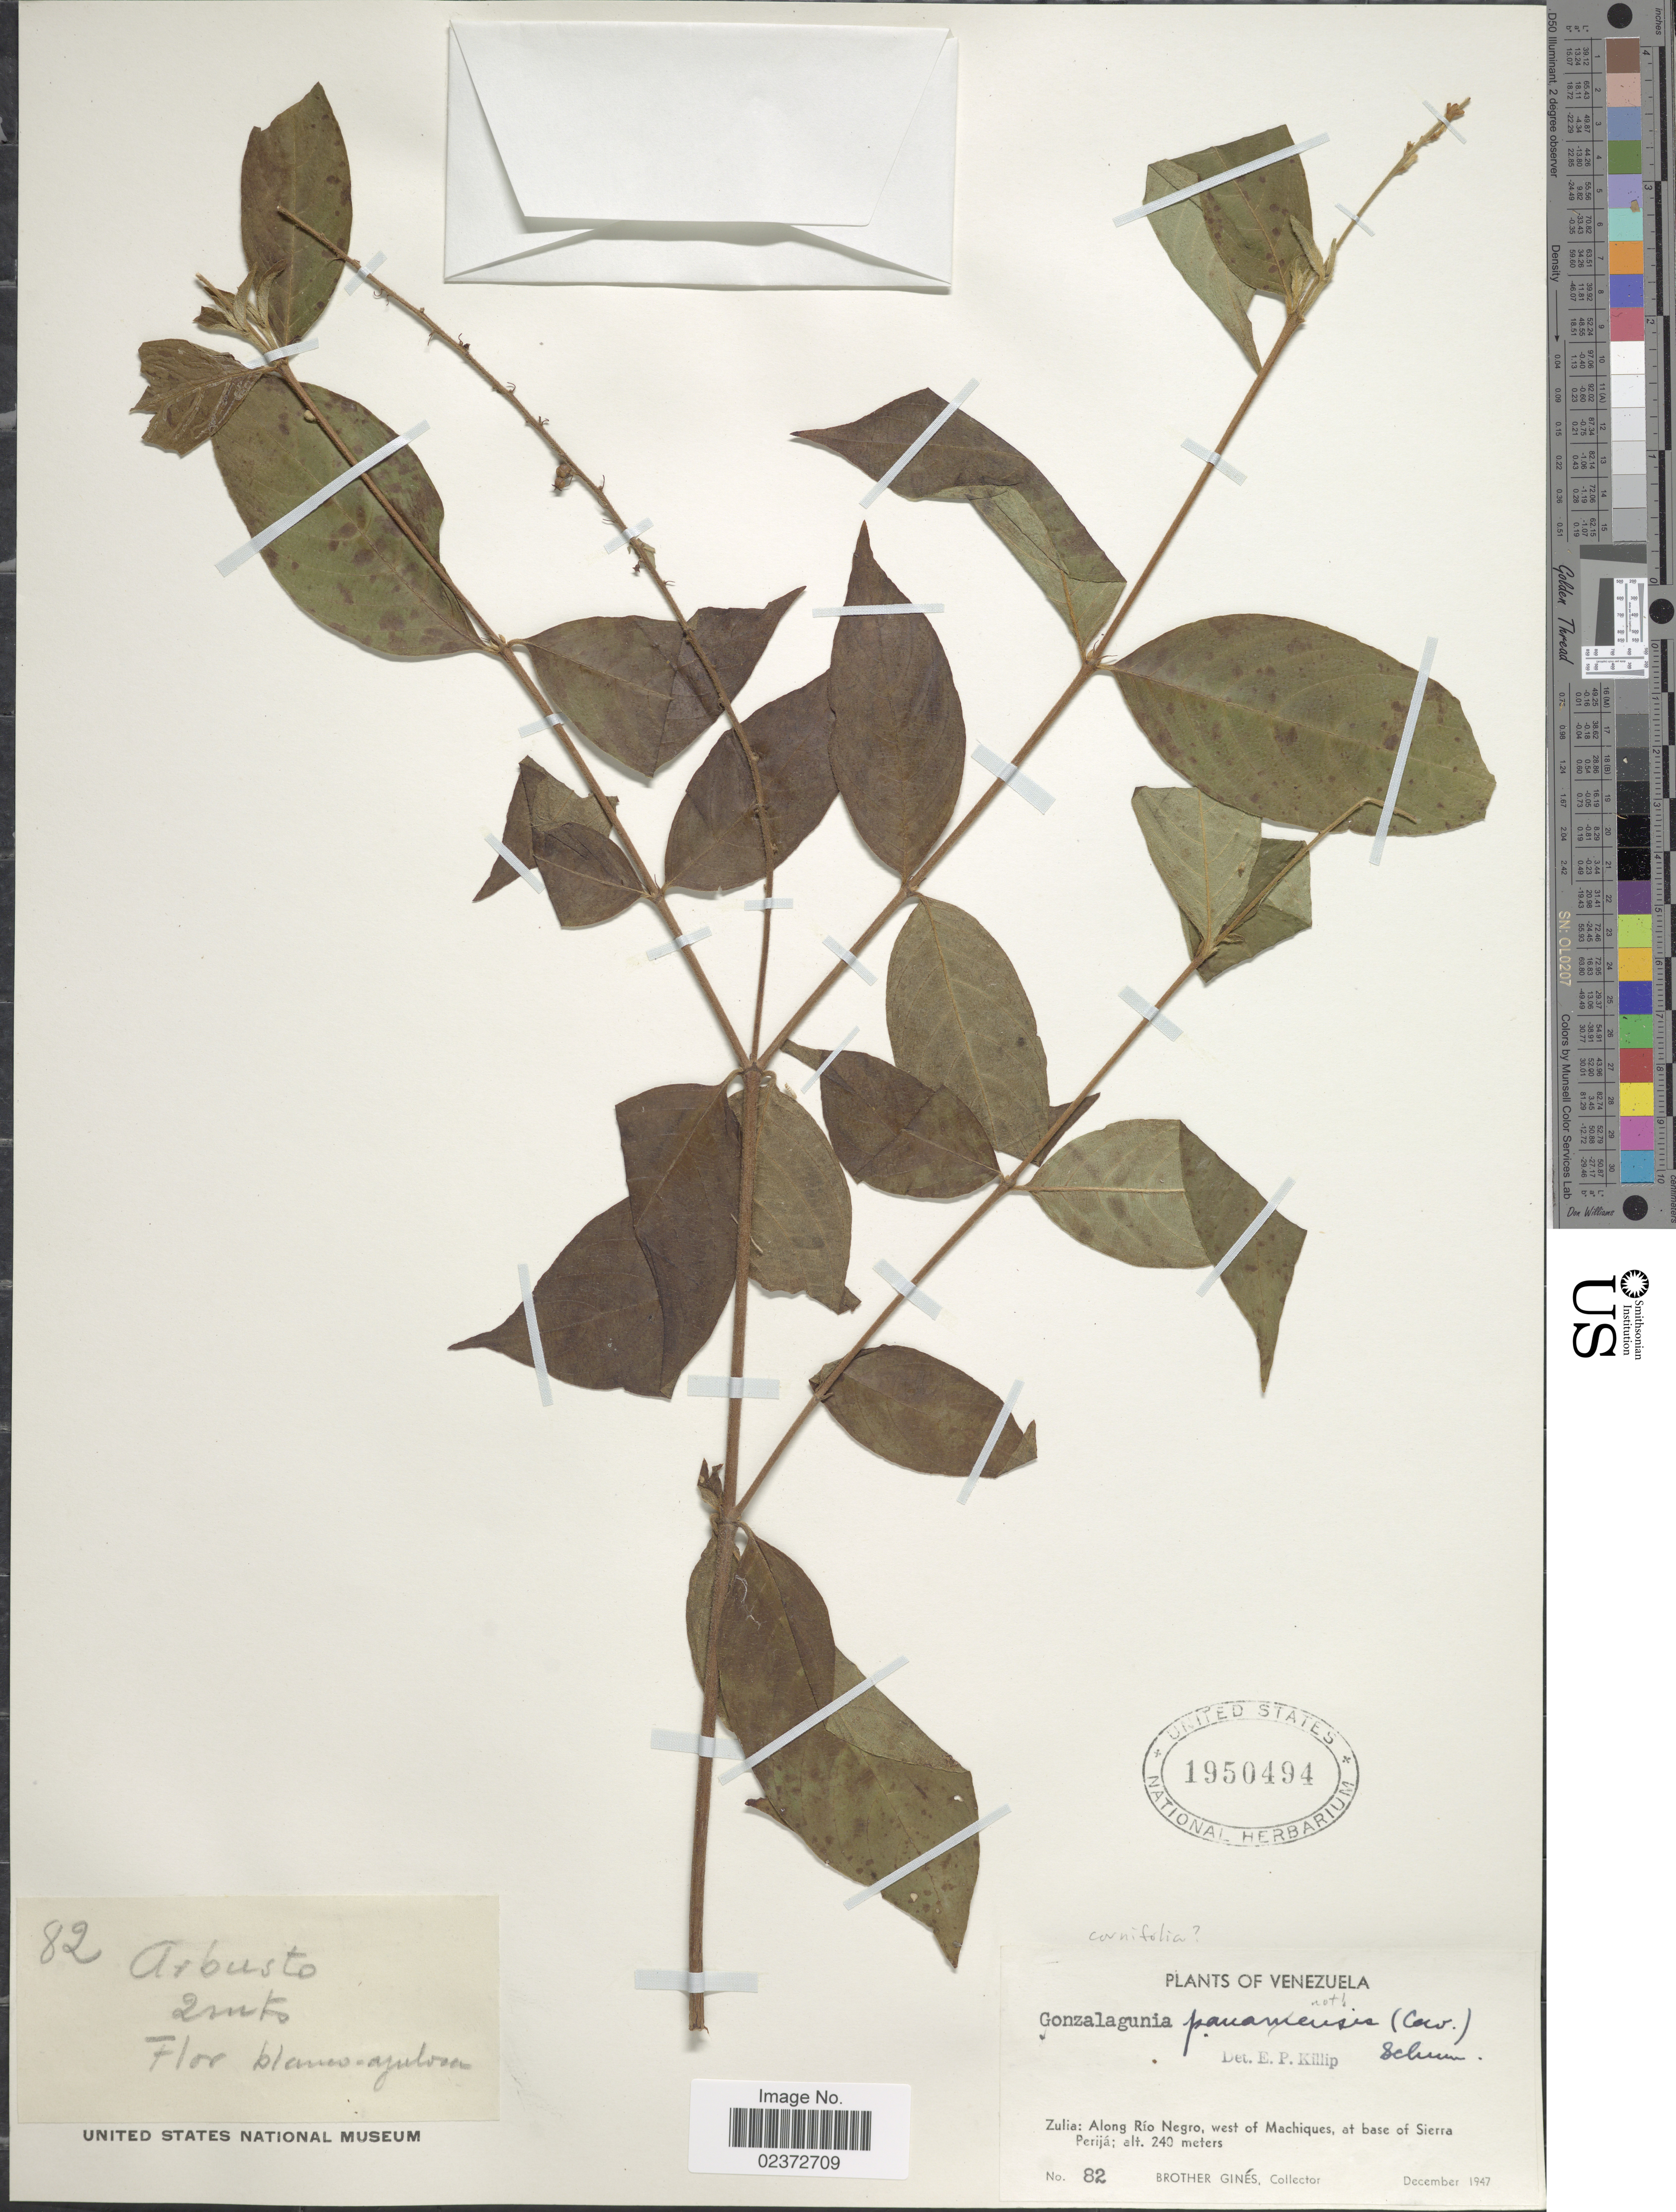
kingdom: Plantae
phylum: Tracheophyta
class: Magnoliopsida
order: Gentianales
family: Rubiaceae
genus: Gonzalagunia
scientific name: Gonzalagunia sp.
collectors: Bro. Gines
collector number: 82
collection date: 1947-12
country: Venezuela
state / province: Zulia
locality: Along Rio Negro, west of Machiques, at base of Sierra Perija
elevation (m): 240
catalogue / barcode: US 1950494